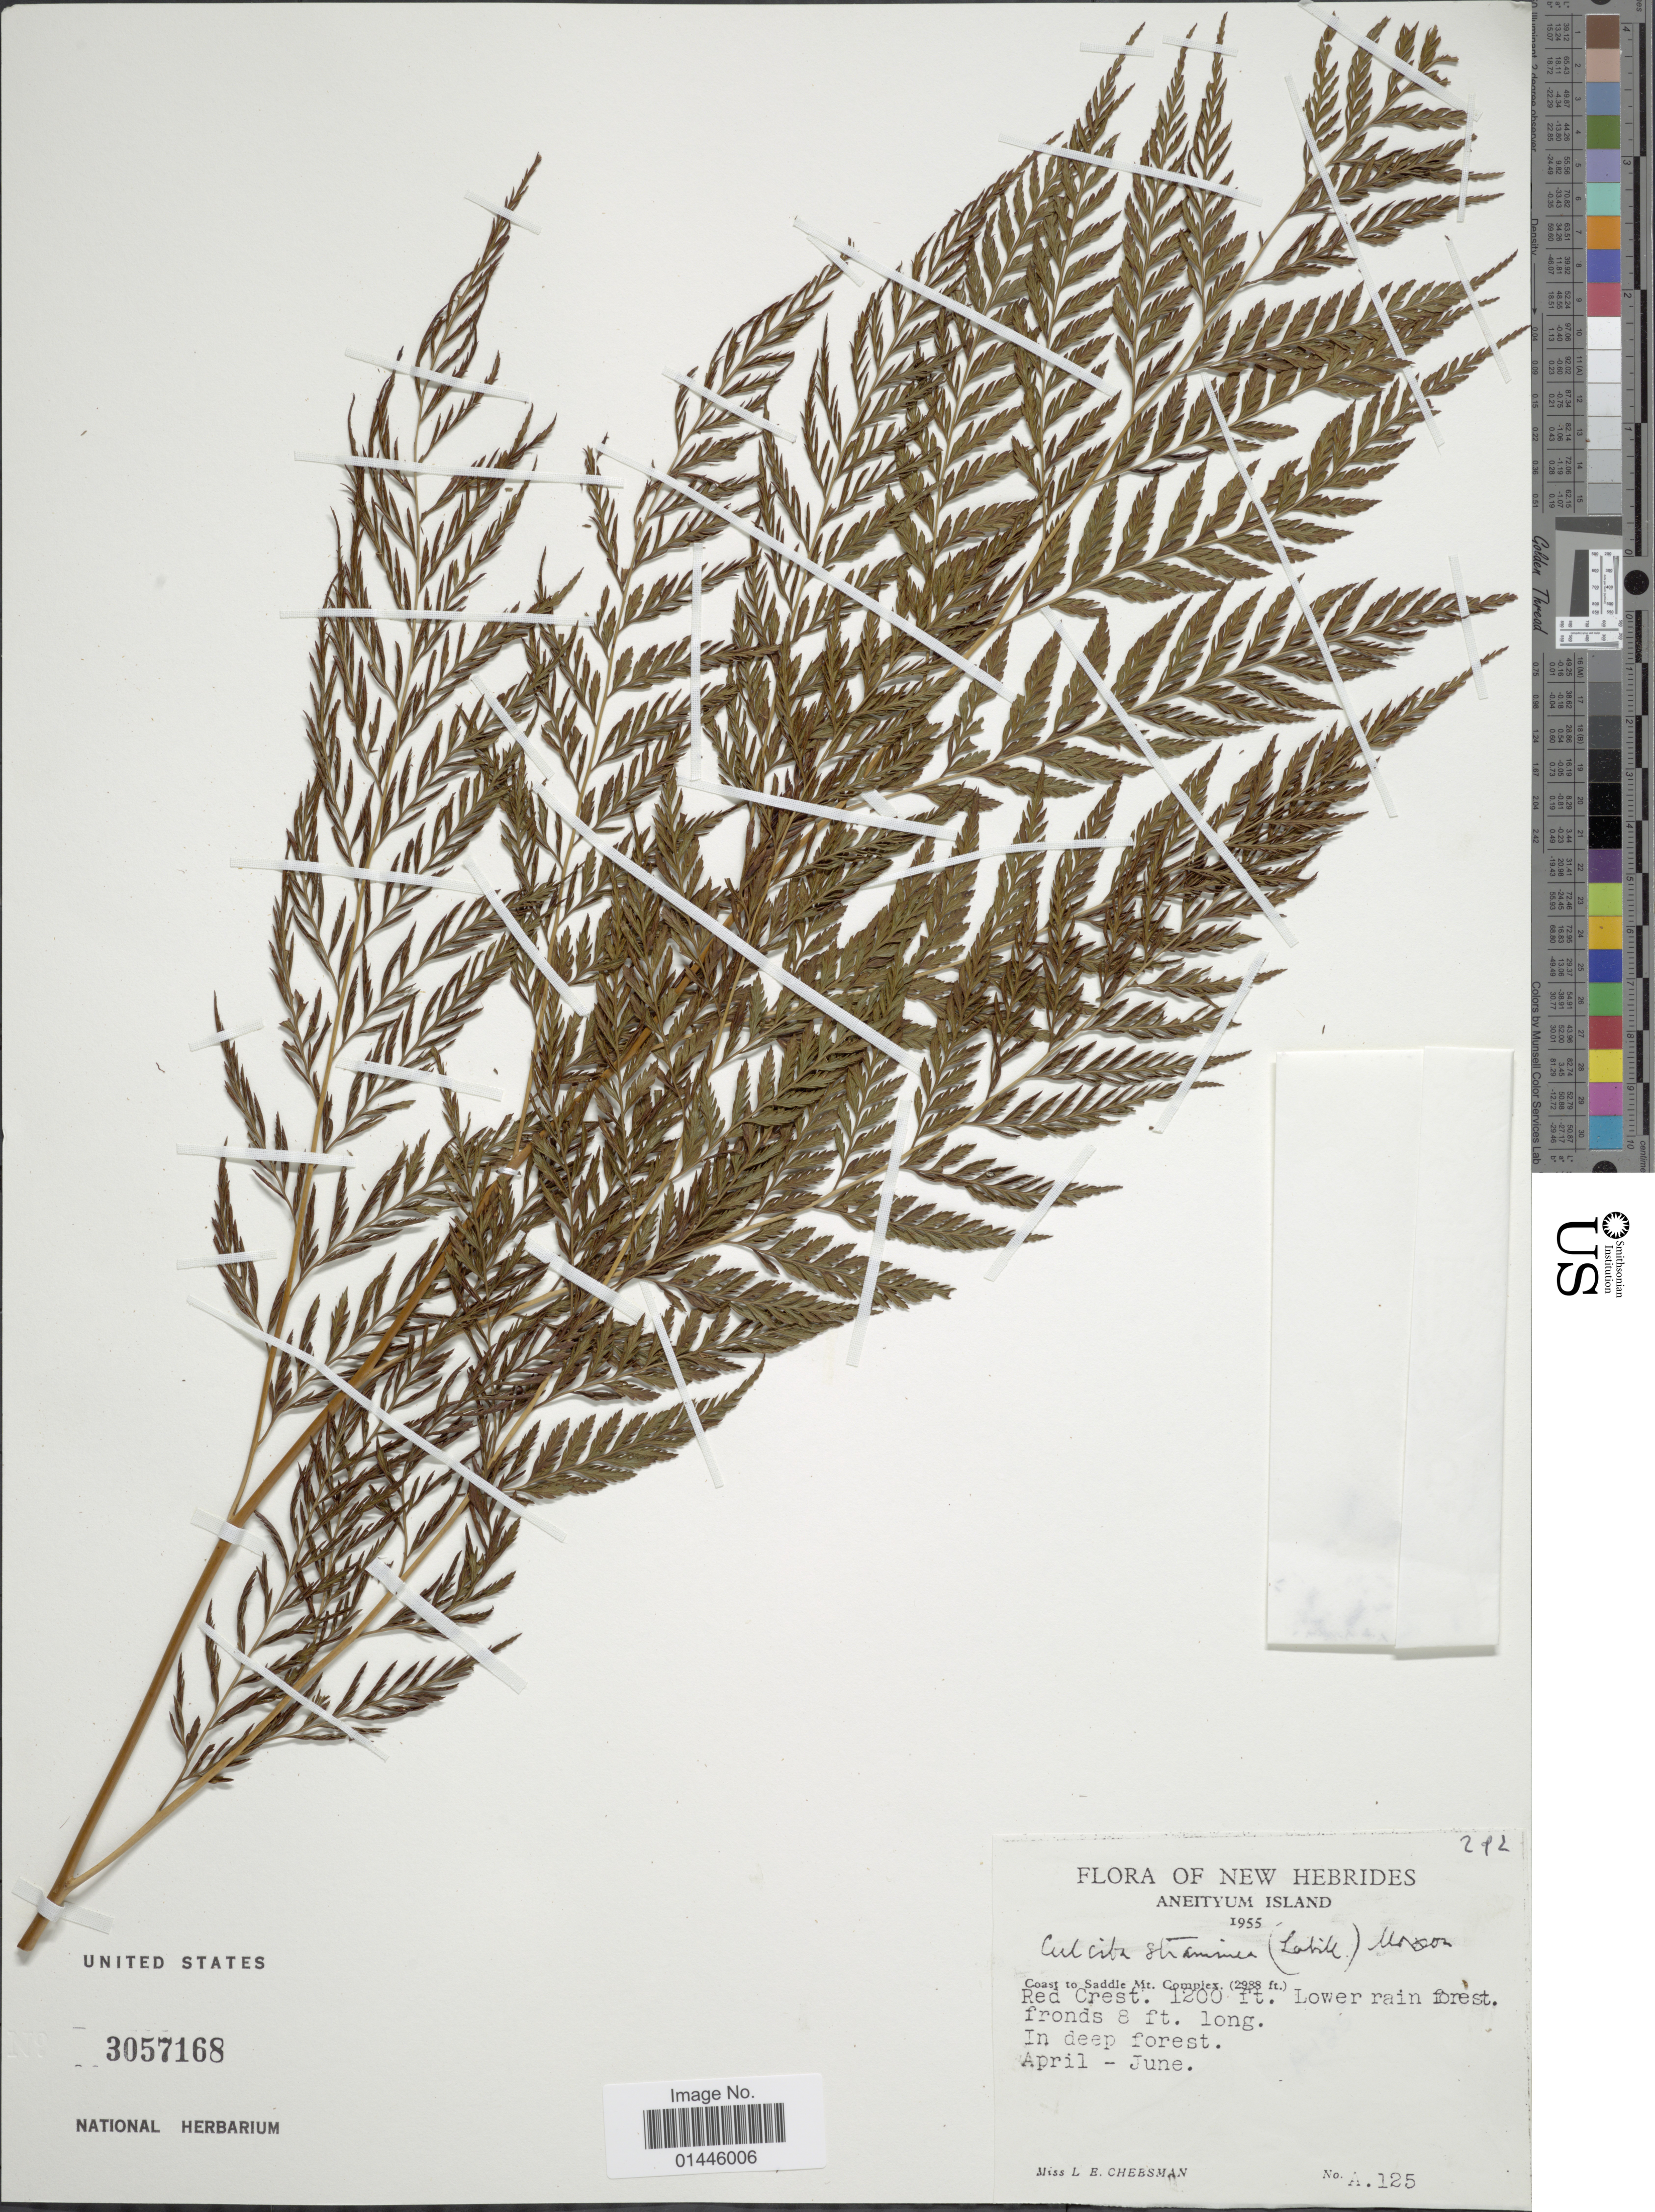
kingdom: Plantae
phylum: Tracheophyta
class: Polypodiopsida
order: Cyatheales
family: Dicksoniaceae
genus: Calochlaena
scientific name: Calochlaena straminea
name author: (Labill.) M.D. Turner & R.A. White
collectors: L. E. Cheesman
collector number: A.125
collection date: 1955-04/1955-06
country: Vanuatu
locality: New Hebrides, Aneityum Island, Coast to Saddle Mt. Complex, Red Crest.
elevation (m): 366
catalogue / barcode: US 3057168